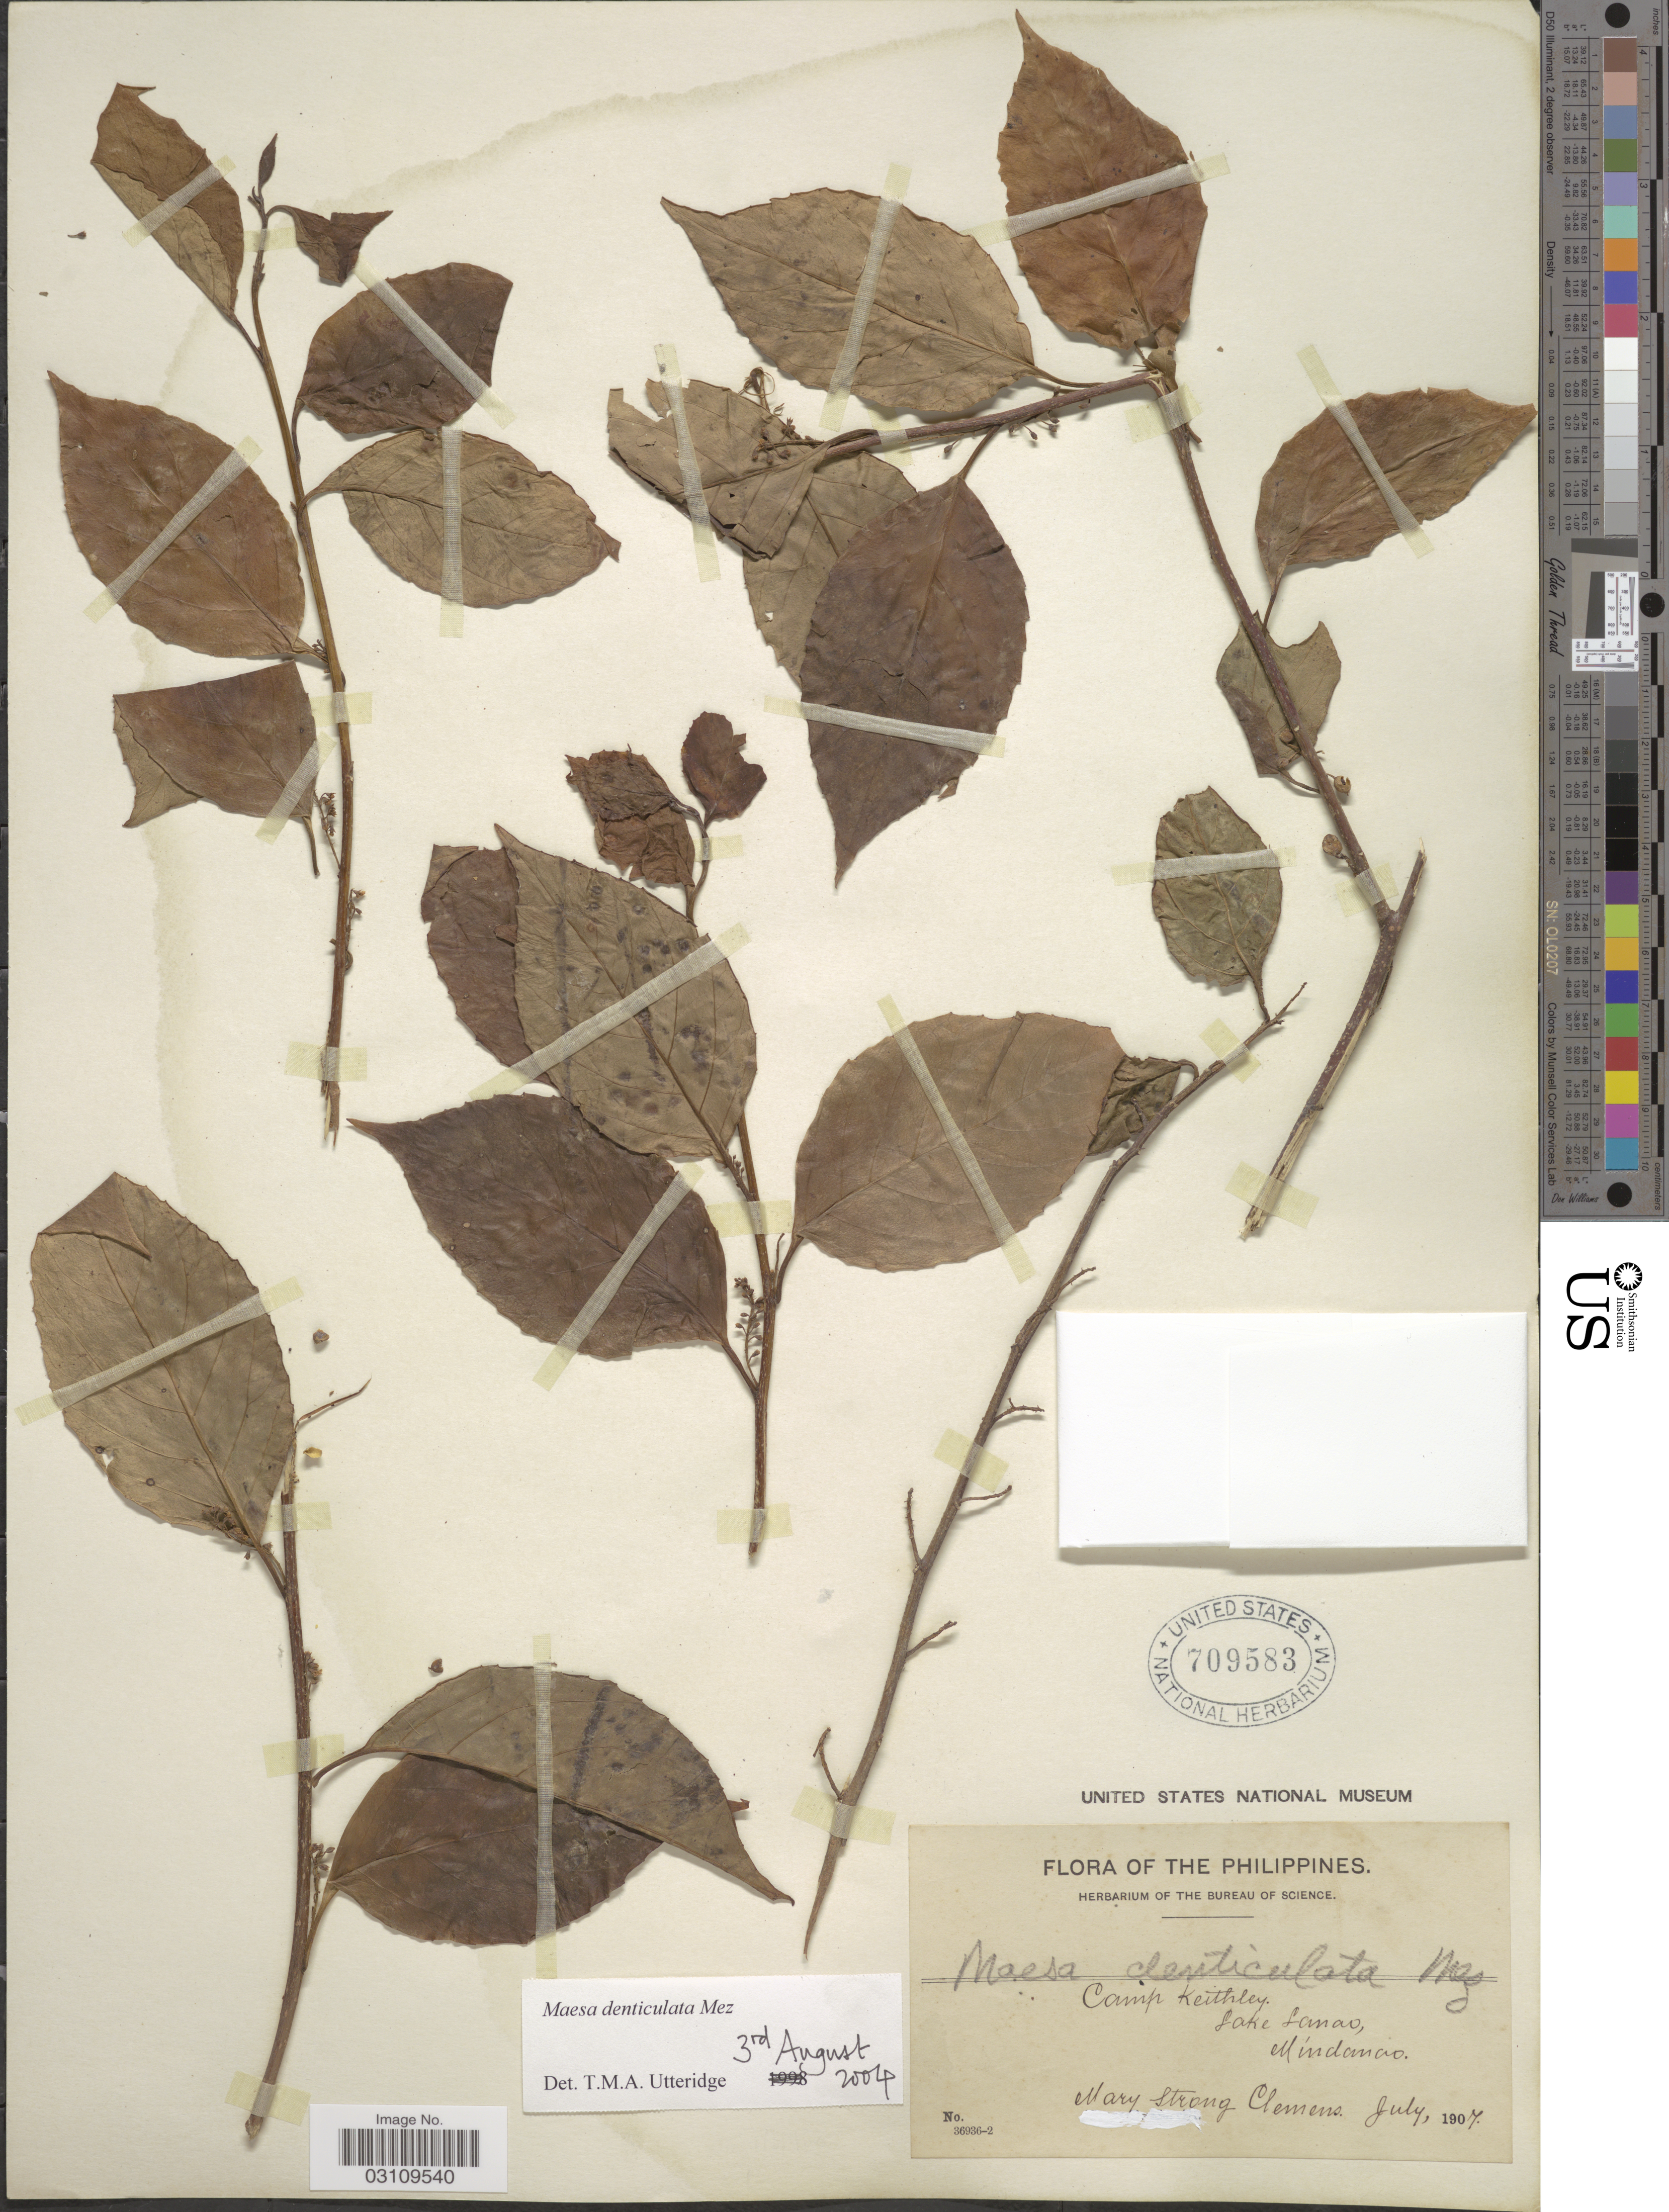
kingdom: Plantae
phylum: Tracheophyta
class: Magnoliopsida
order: Ericales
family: Primulaceae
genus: Maesa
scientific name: Maesa denticulata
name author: Mez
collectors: M. S. Clemens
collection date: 1907-07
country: Philippines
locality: Camp Keithley, Lake Lanao, Mindanao.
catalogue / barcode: US 709583